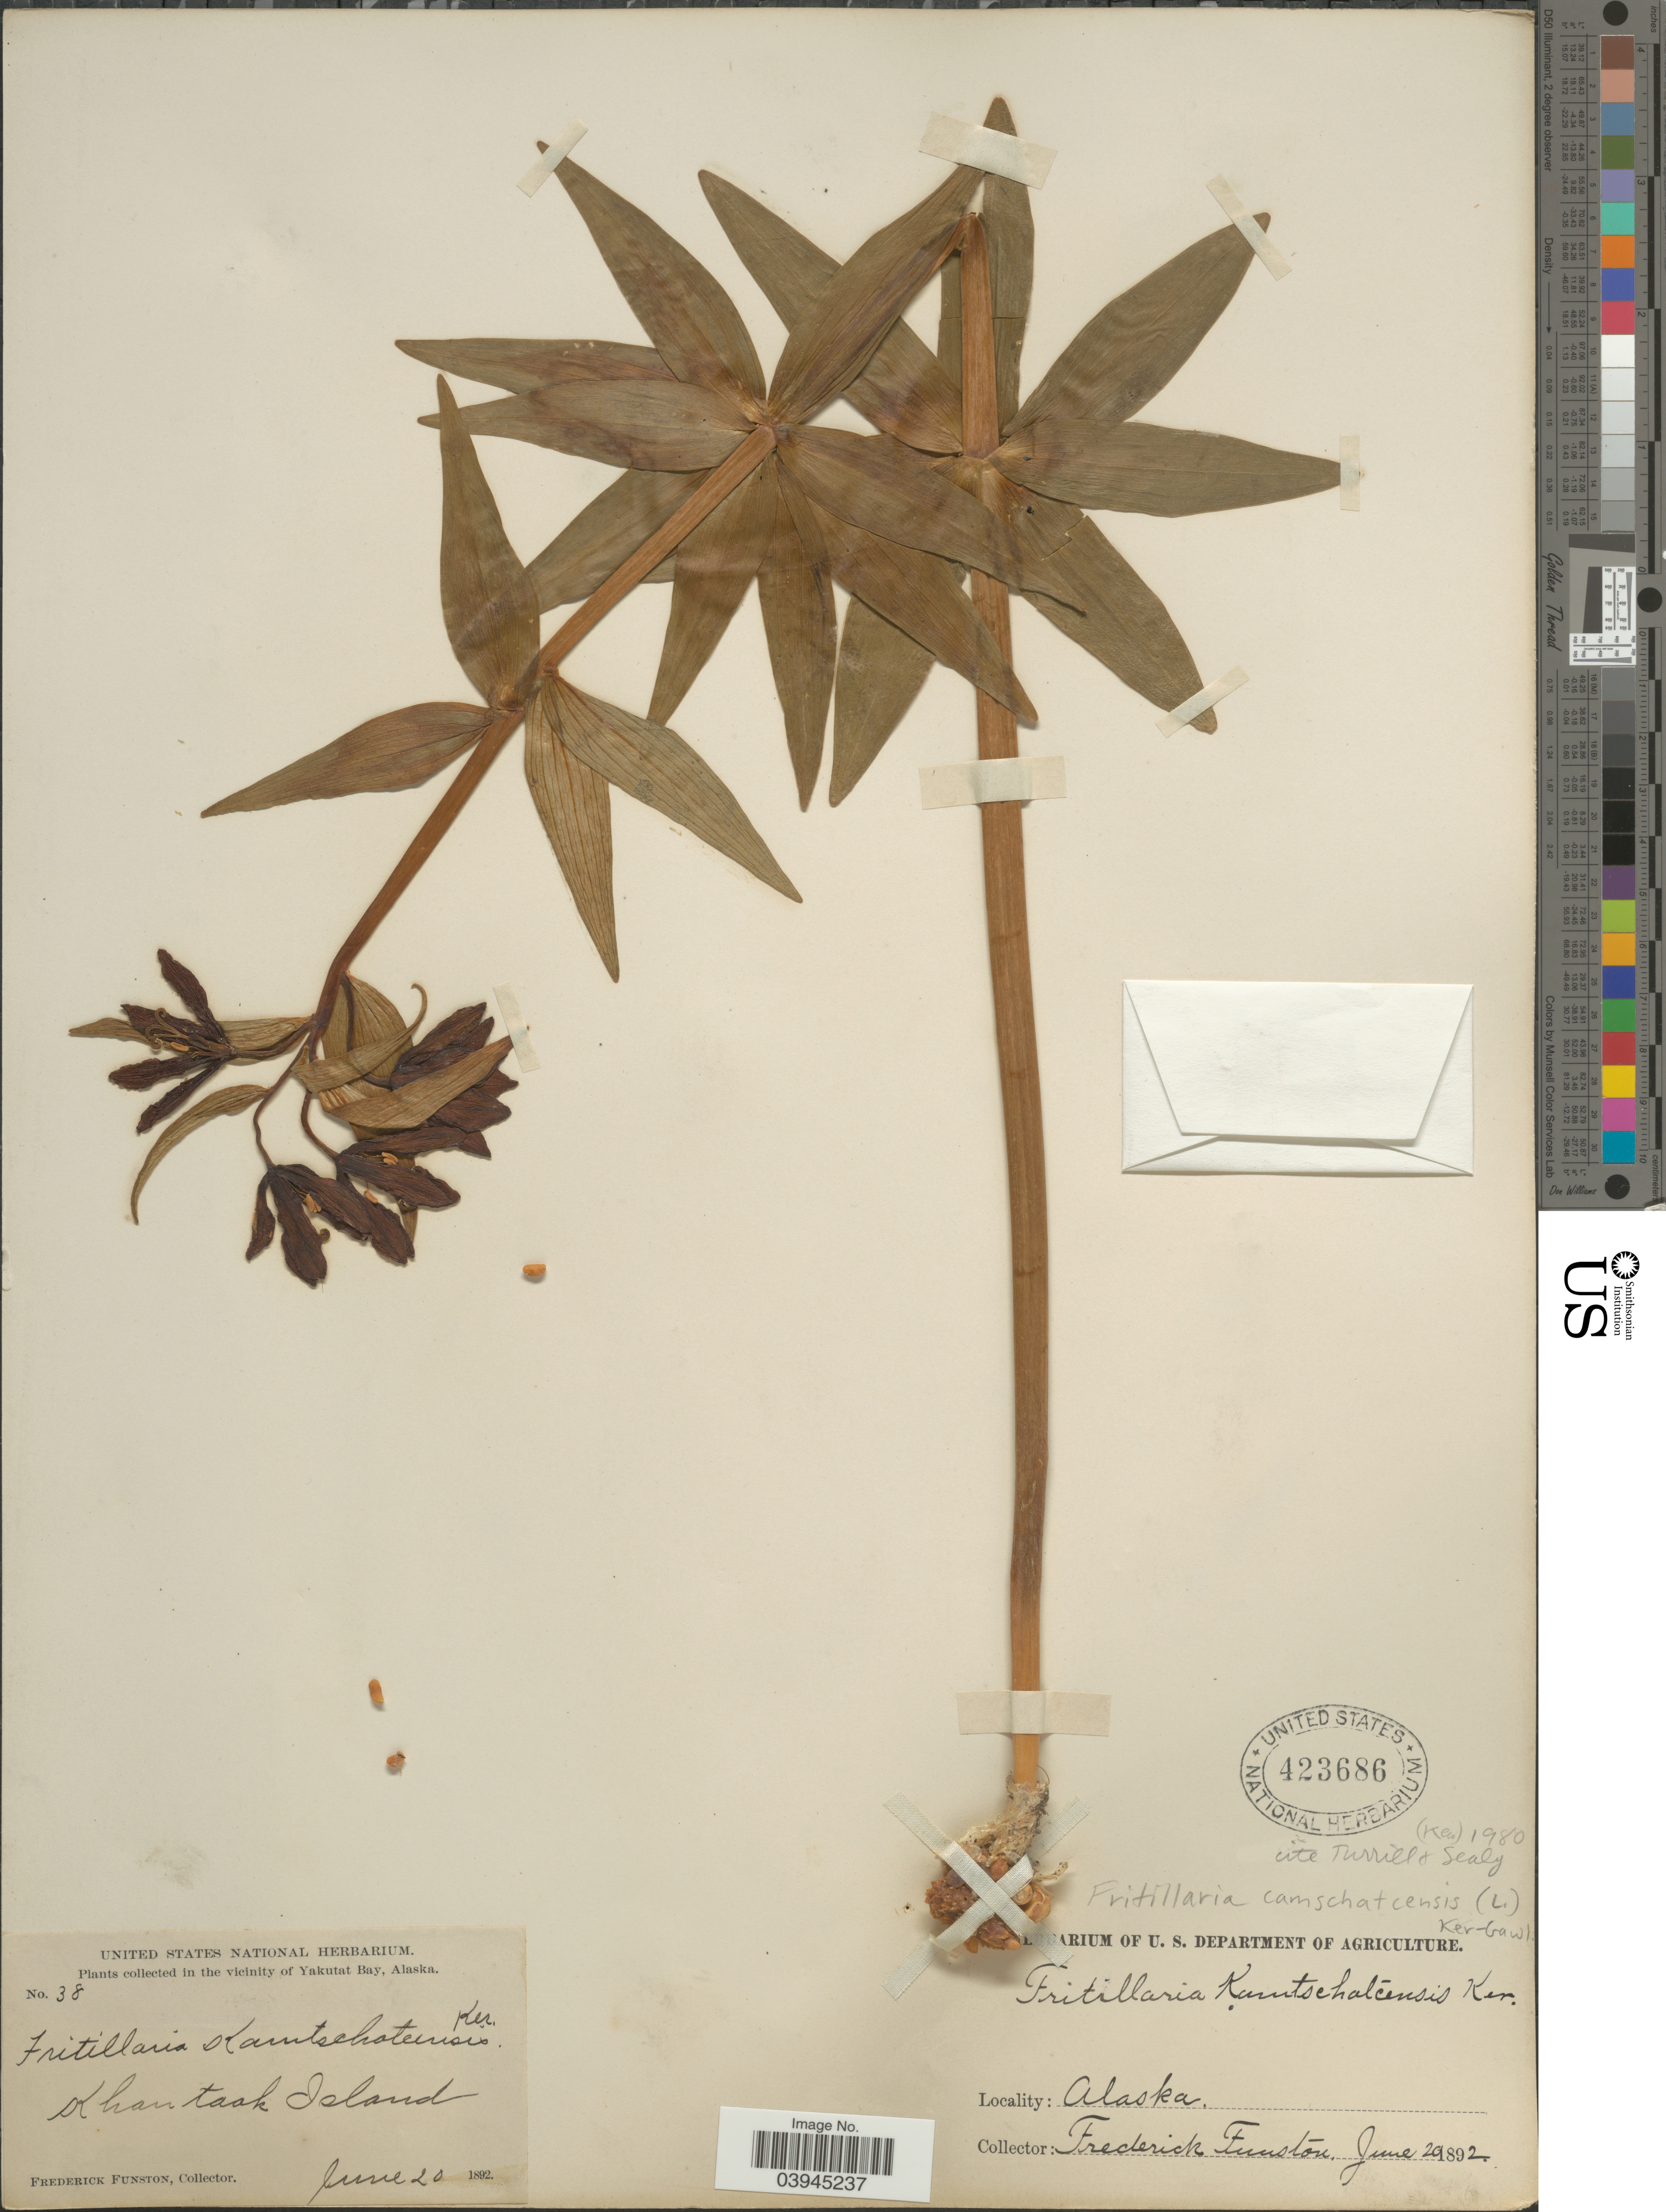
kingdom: Plantae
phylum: Tracheophyta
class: Liliopsida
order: Liliales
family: Liliaceae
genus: Fritillaria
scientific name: Fritillaria camschatcensis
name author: (L.) Ker Gawl.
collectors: F. Funston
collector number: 38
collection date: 1892-06-20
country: United States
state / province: Alaska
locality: Vicinity of Yakutat Bay. Khantaak Island.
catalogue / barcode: US 423686